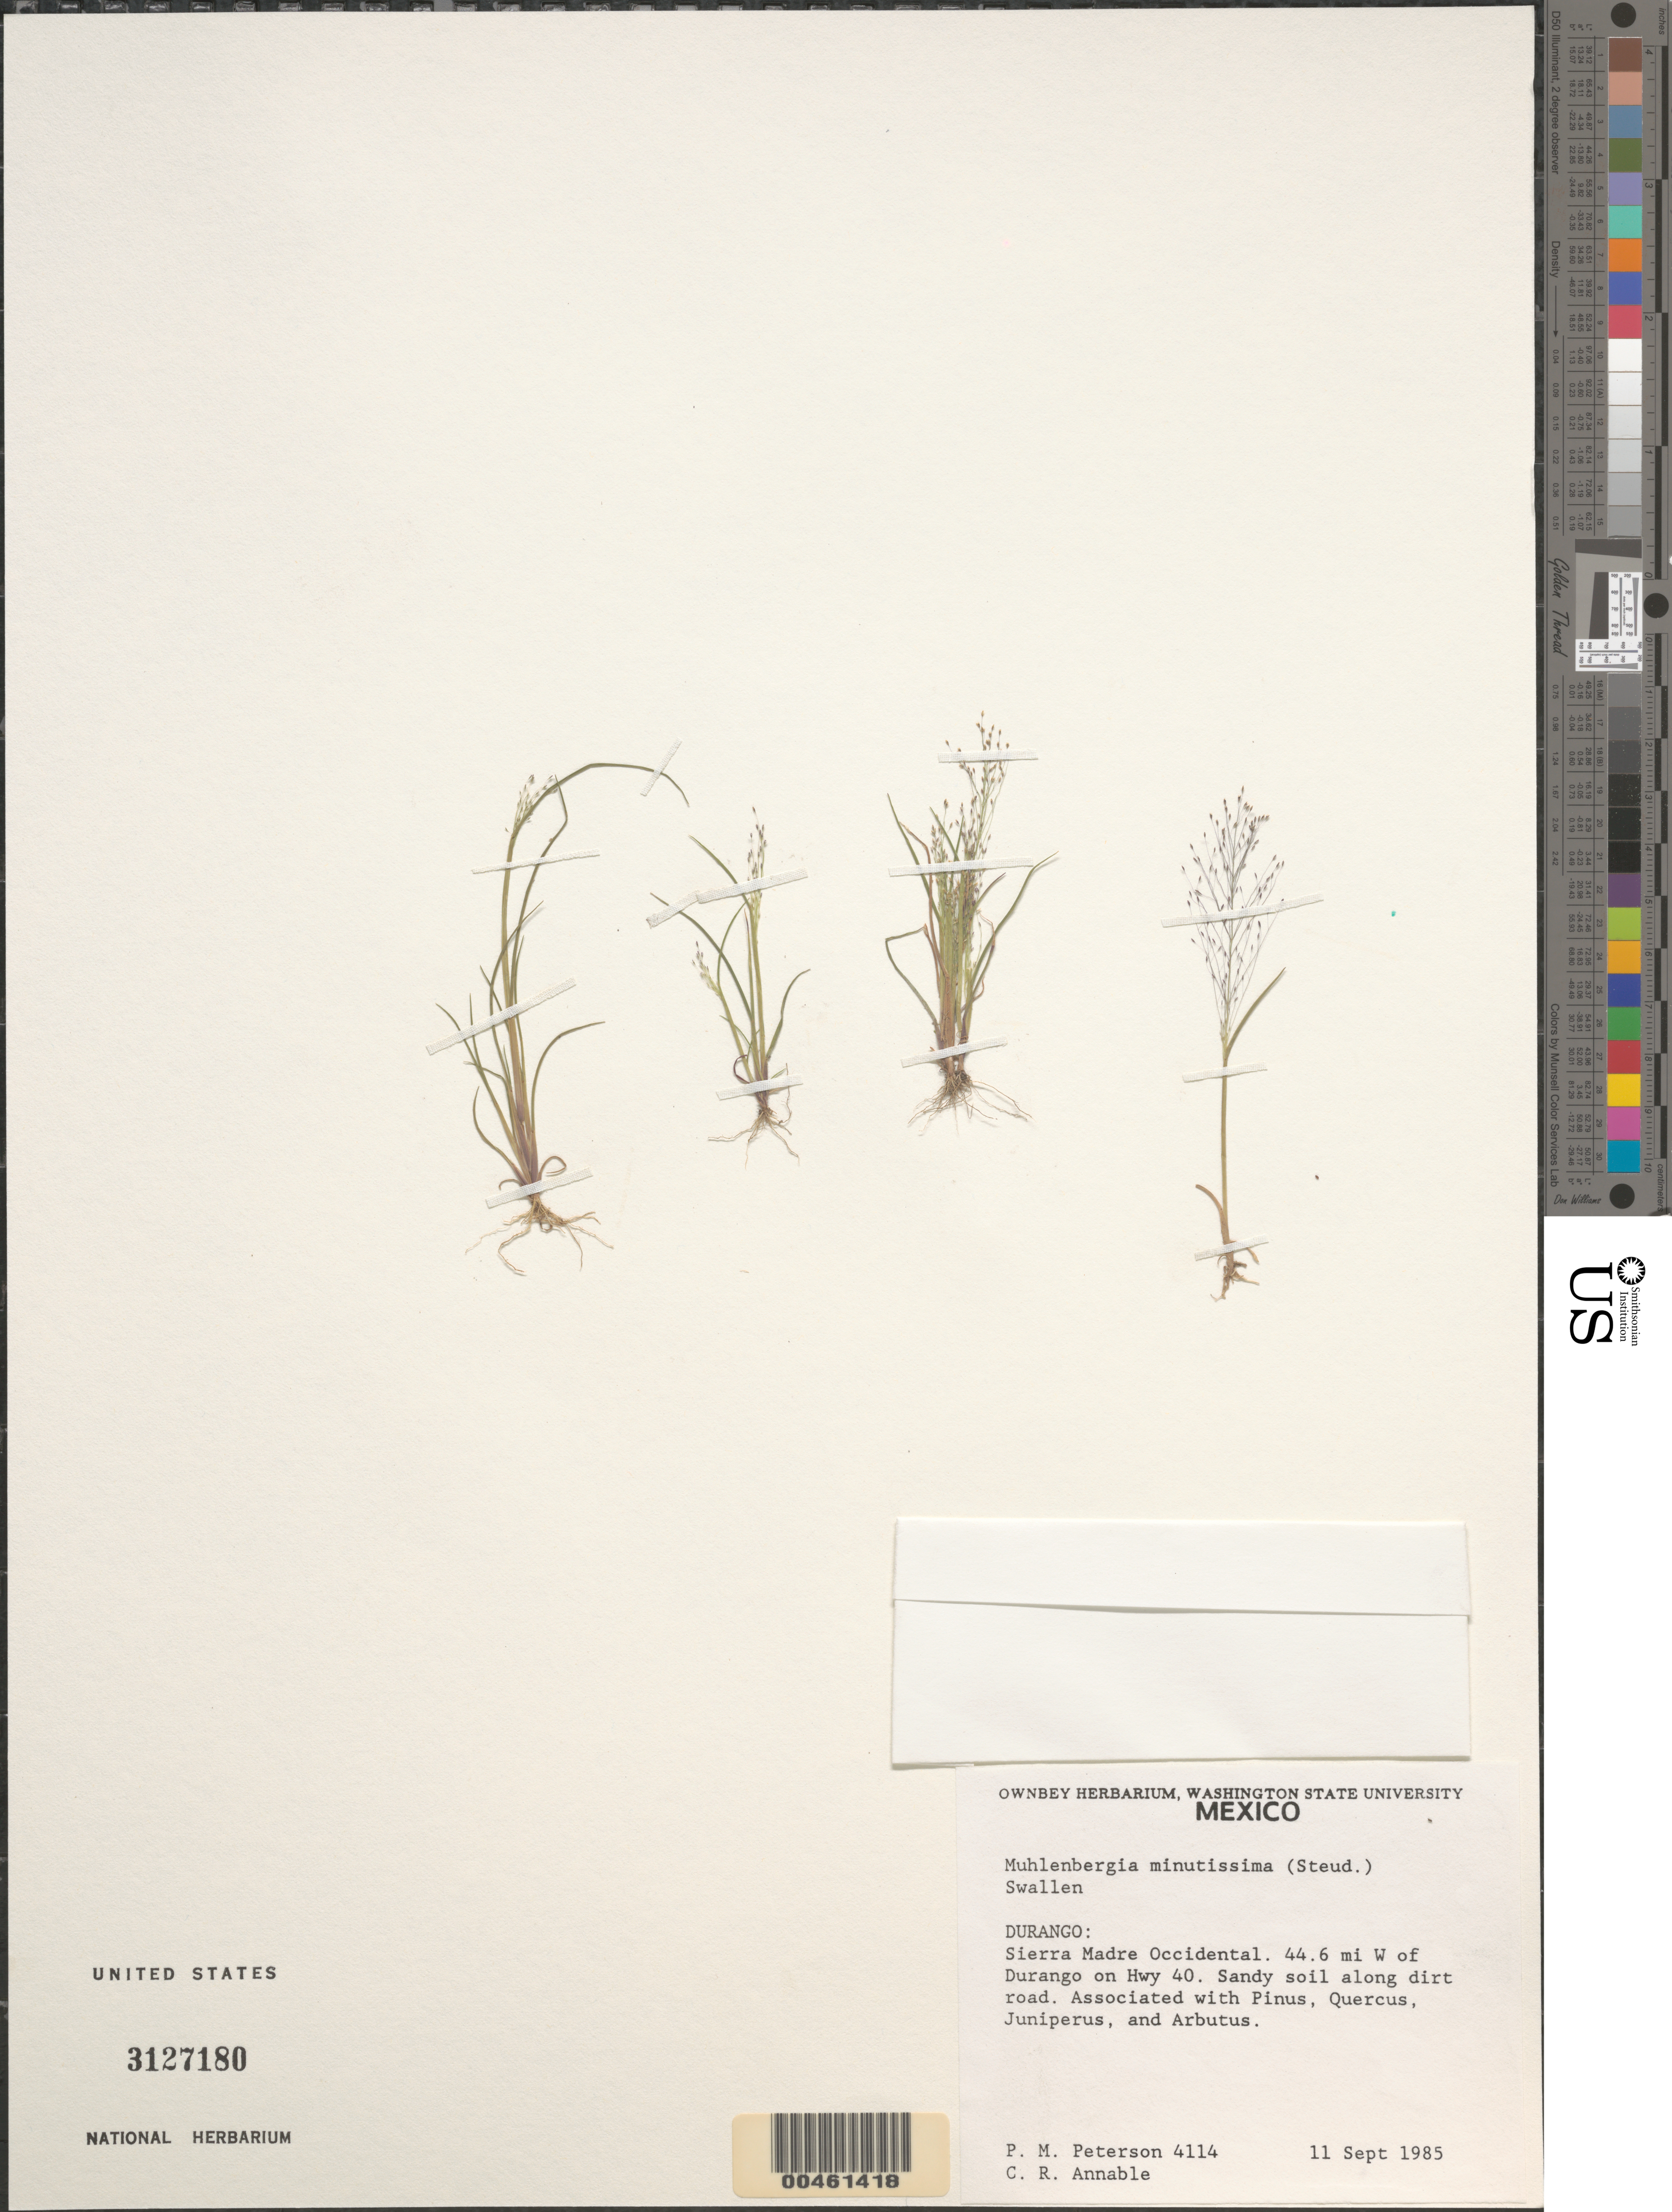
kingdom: Plantae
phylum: Tracheophyta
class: Liliopsida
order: Poales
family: Poaceae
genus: Muhlenbergia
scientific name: Muhlenbergia minutissima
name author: (Steud.) Swallen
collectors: P. M. Peterson & C. R. Annable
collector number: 04114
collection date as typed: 11 Sep 1985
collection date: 1985-09-11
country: Mexico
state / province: Durango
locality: Sierra Madre Occidental, 5.7 miles W of Navios, 42.3 miles W of Durango on Hwy 40.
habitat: Sandy soil along dirt road. Associated with Pinus, Quercus, Juniperus and Arbutus.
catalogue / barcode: US 3127180